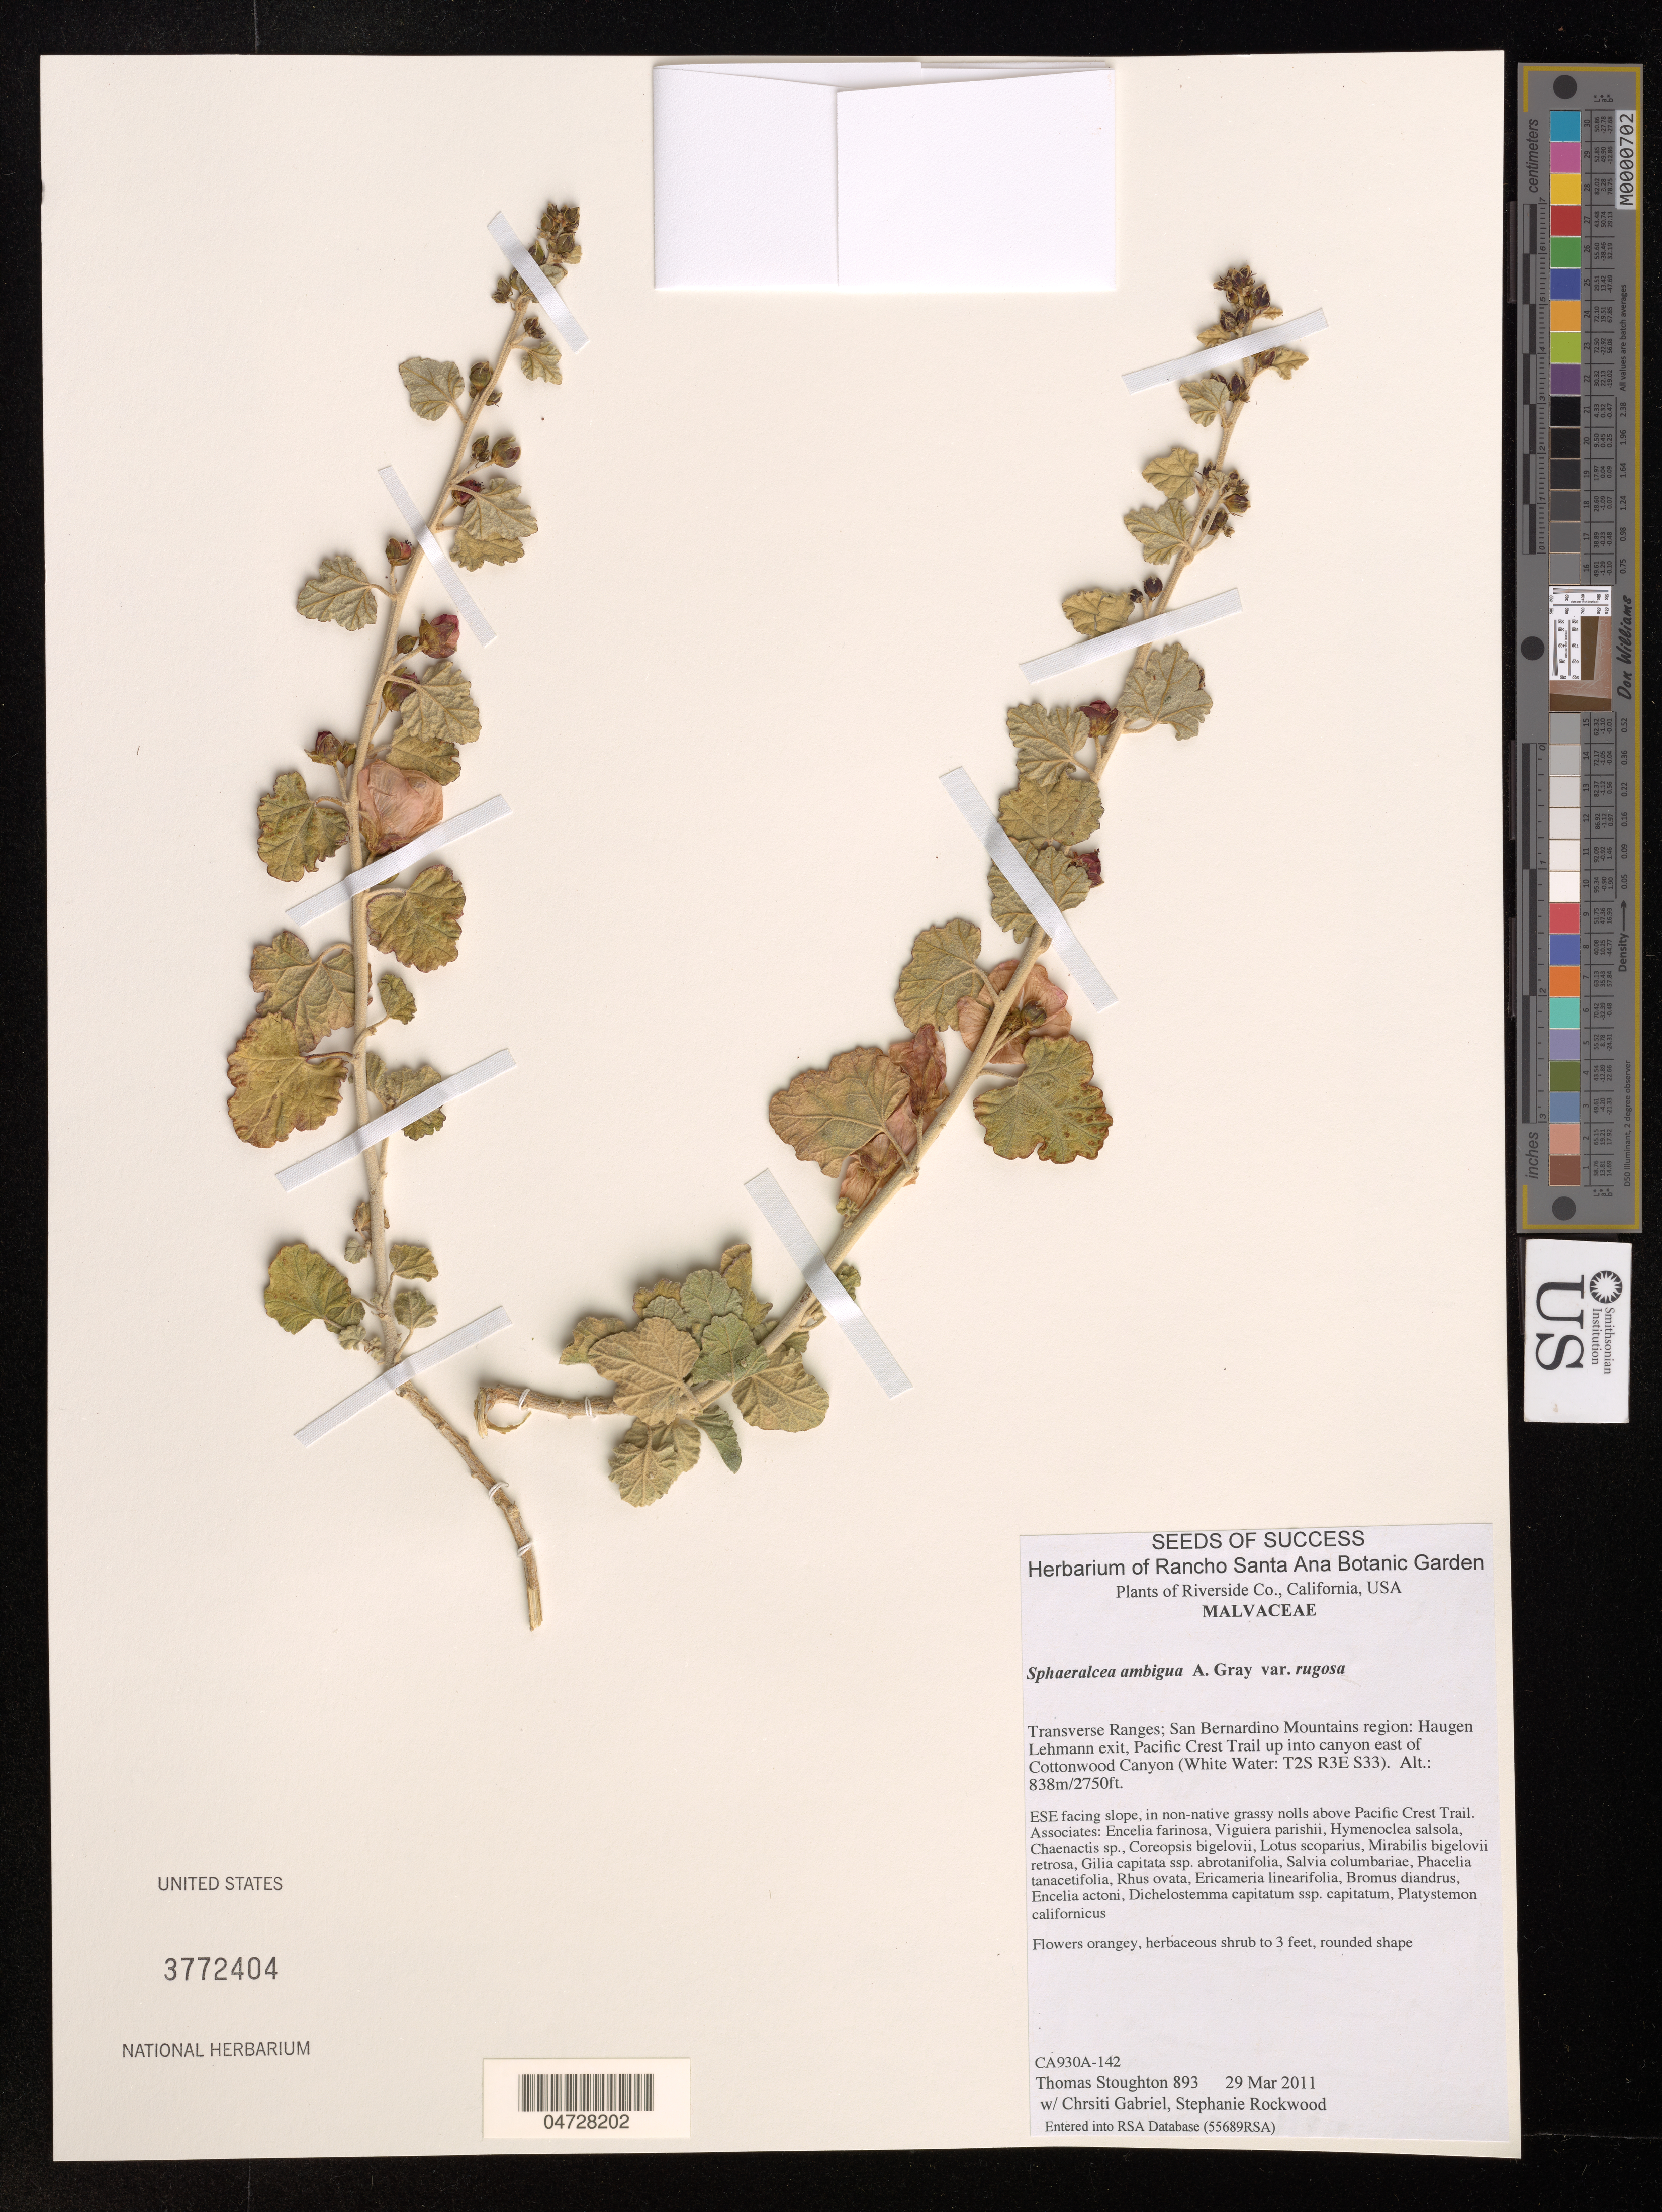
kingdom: Plantae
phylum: Tracheophyta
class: Magnoliopsida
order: Malvales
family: Malvaceae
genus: Sphaeralcea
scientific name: Sphaeralcea ambigua var. rugosa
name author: Kearney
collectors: T. Stoughton, C. Gabriel & S. Rockwood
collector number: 893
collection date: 2011-03-29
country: United States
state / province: California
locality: Riverside Co., Transverse Ranges; San Bernardino Mountains region: Haugen Lehmann exit, Pacific Crest Trail up into canyon east of Cottonwood Canyon.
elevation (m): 838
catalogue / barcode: US 3772404